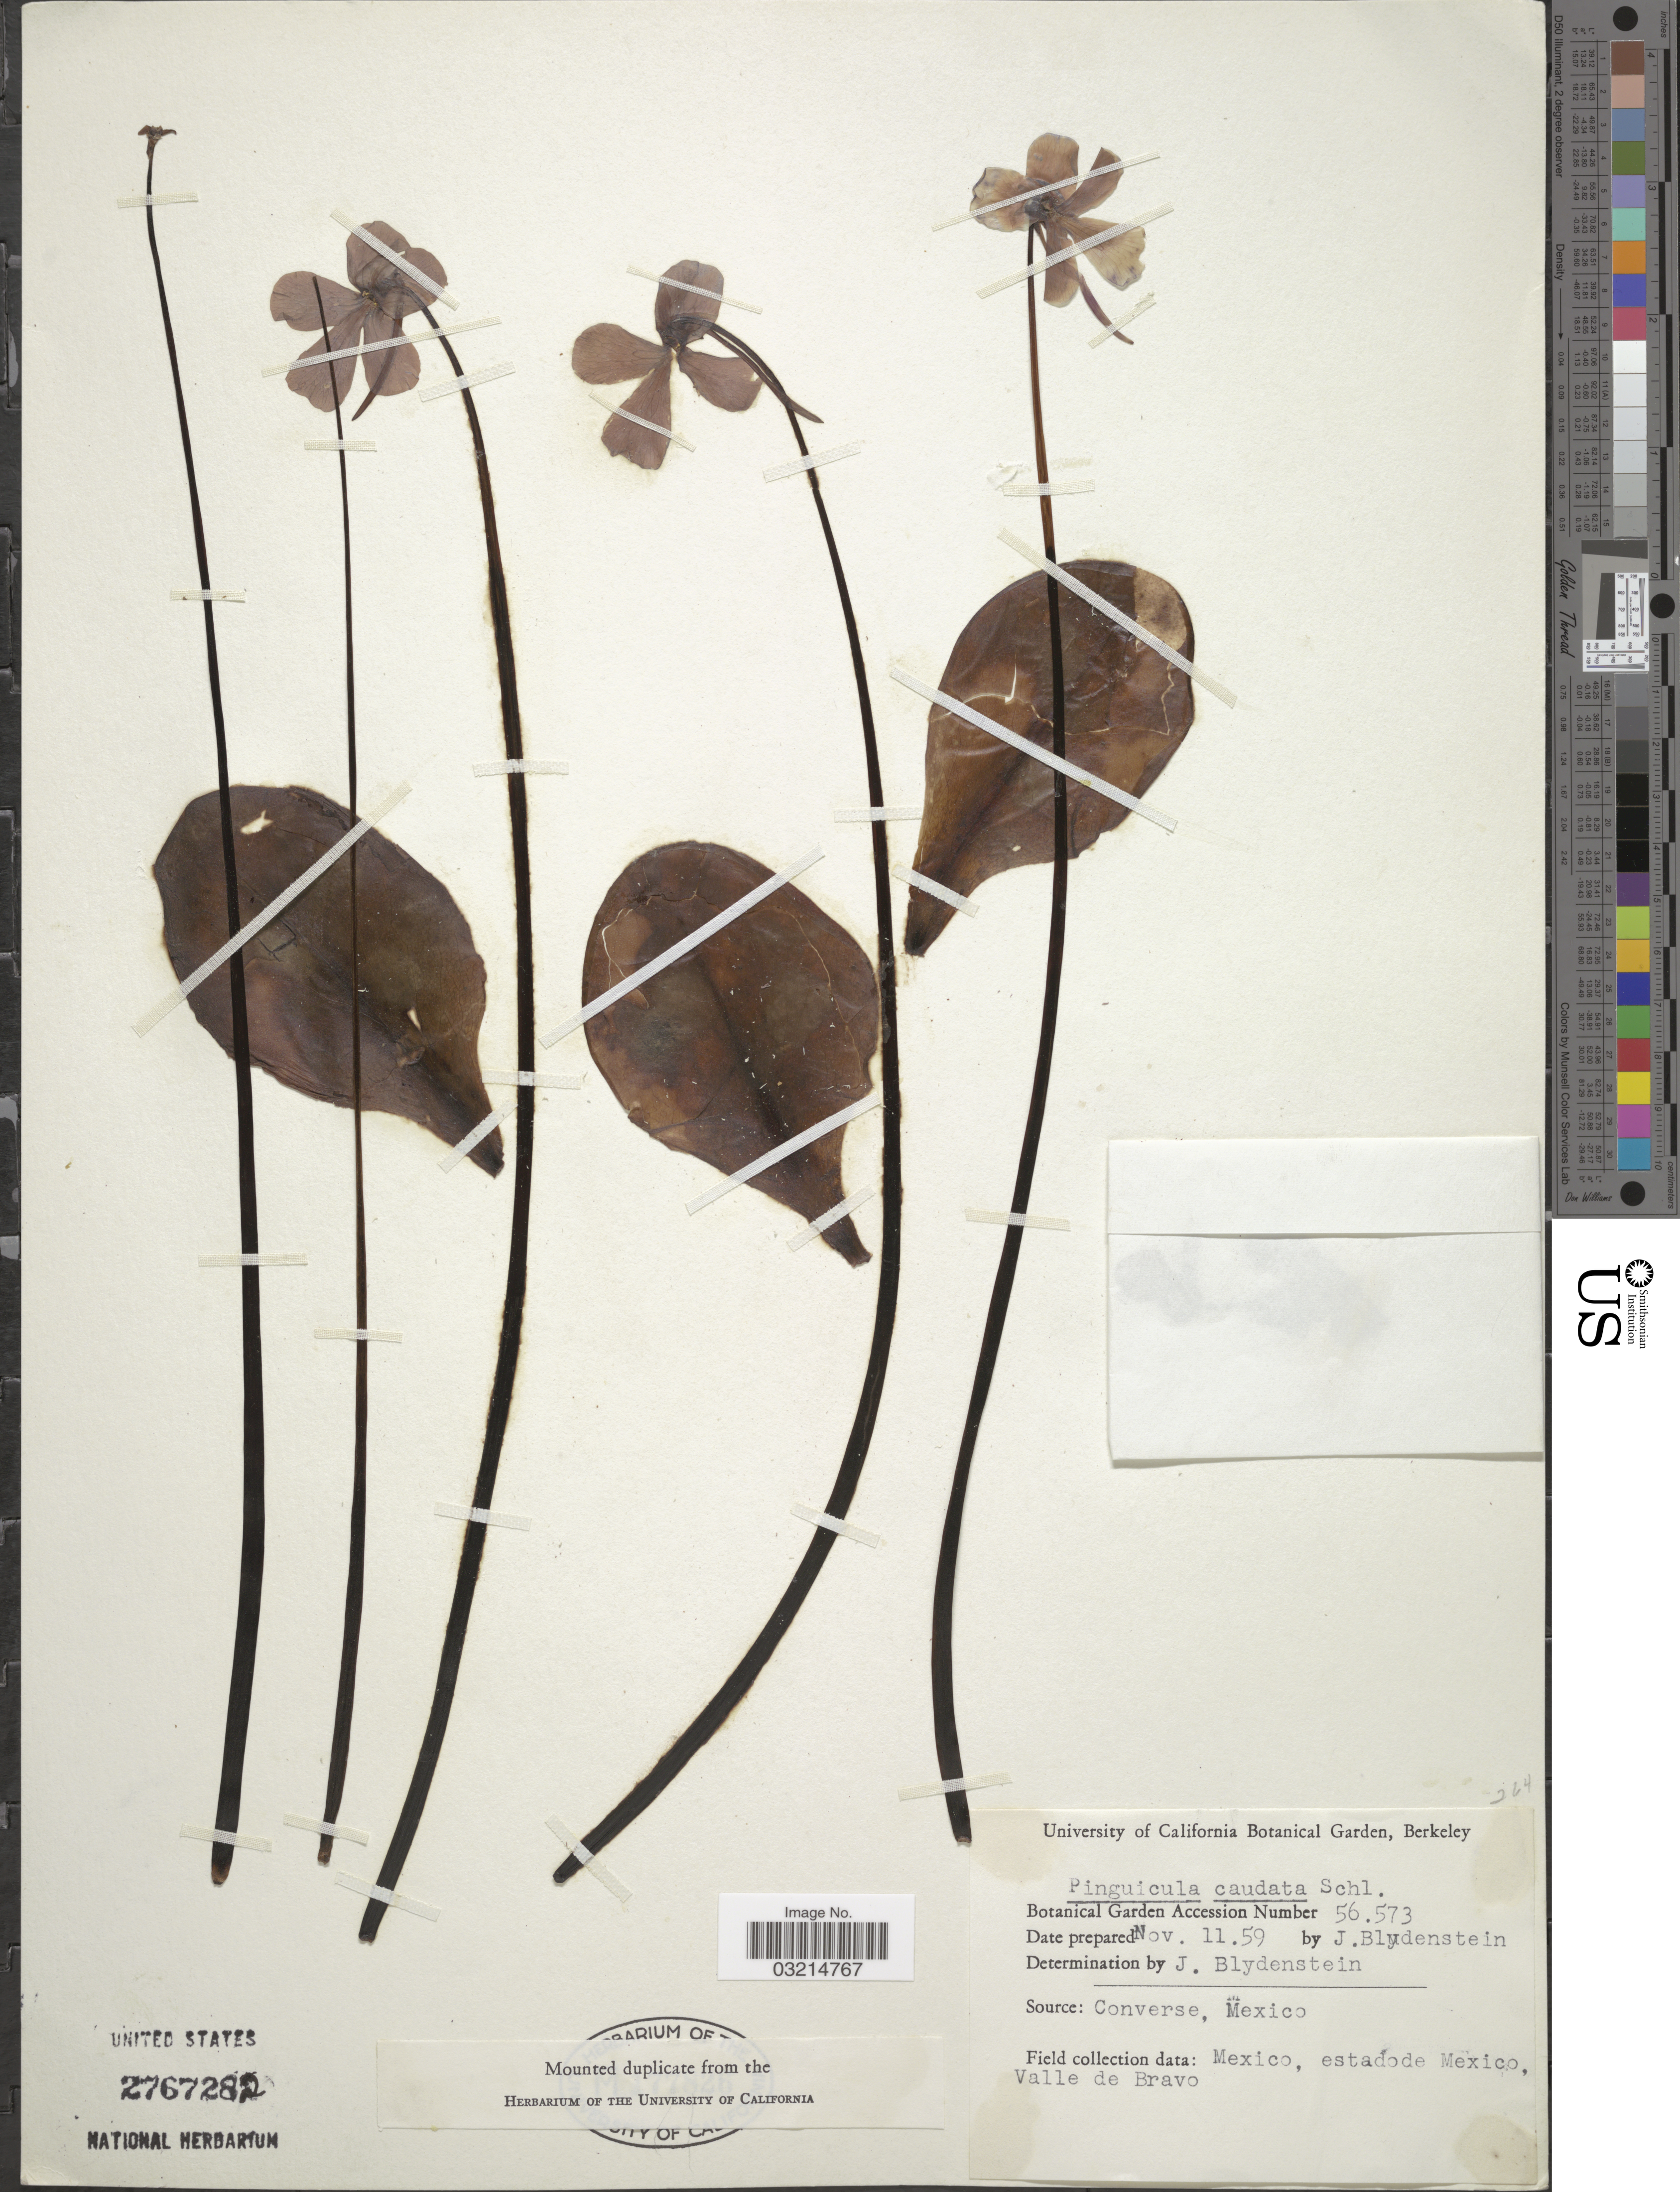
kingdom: Plantae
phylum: Tracheophyta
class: Magnoliopsida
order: Lamiales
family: Lentibulariaceae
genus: Pinguicula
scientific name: Pinguicula caudata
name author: Schltdl.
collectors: J. Blydenstein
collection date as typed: Transcribed d/m/y: 11/11/59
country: United States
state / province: California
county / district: Alameda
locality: University of California Botanical Garden, Berkeley.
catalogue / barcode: US 2767282